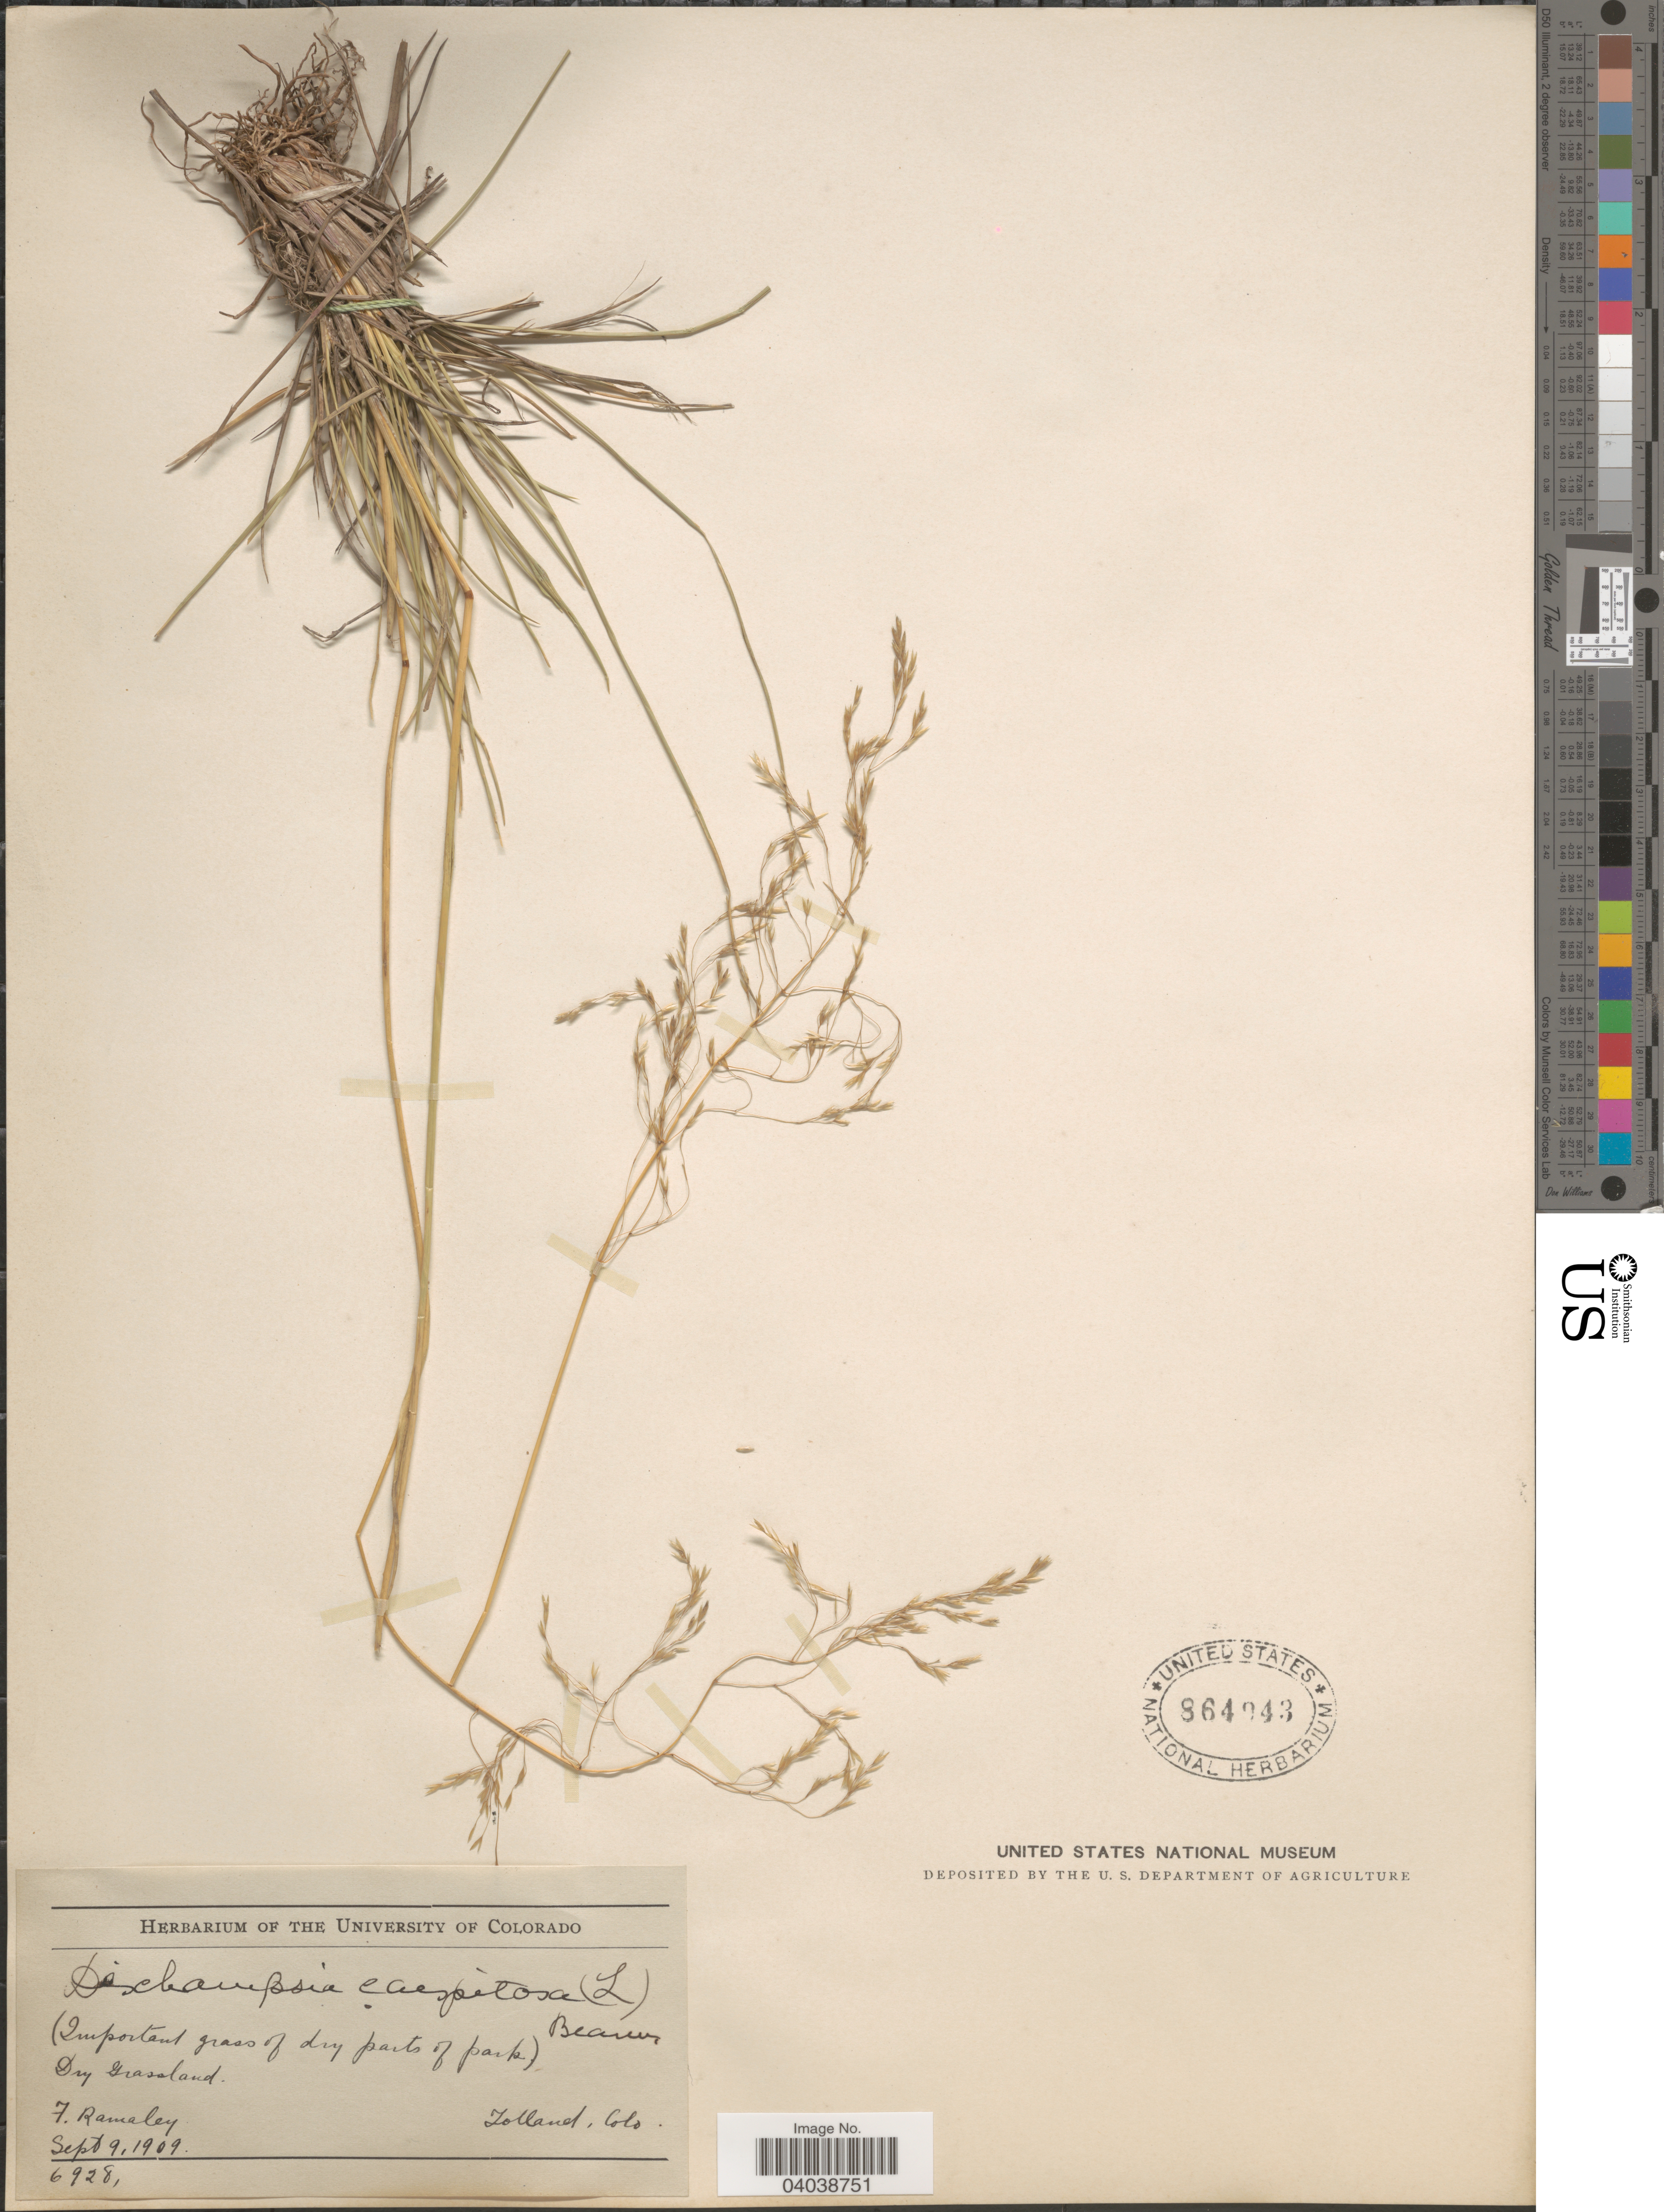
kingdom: Plantae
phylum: Tracheophyta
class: Liliopsida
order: Poales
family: Poaceae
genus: Deschampsia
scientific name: Deschampsia cespitosa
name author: (L.) P. Beauv.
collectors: F. Ramaley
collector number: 6928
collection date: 1909-09-09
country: United States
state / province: Colorado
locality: Tolland.